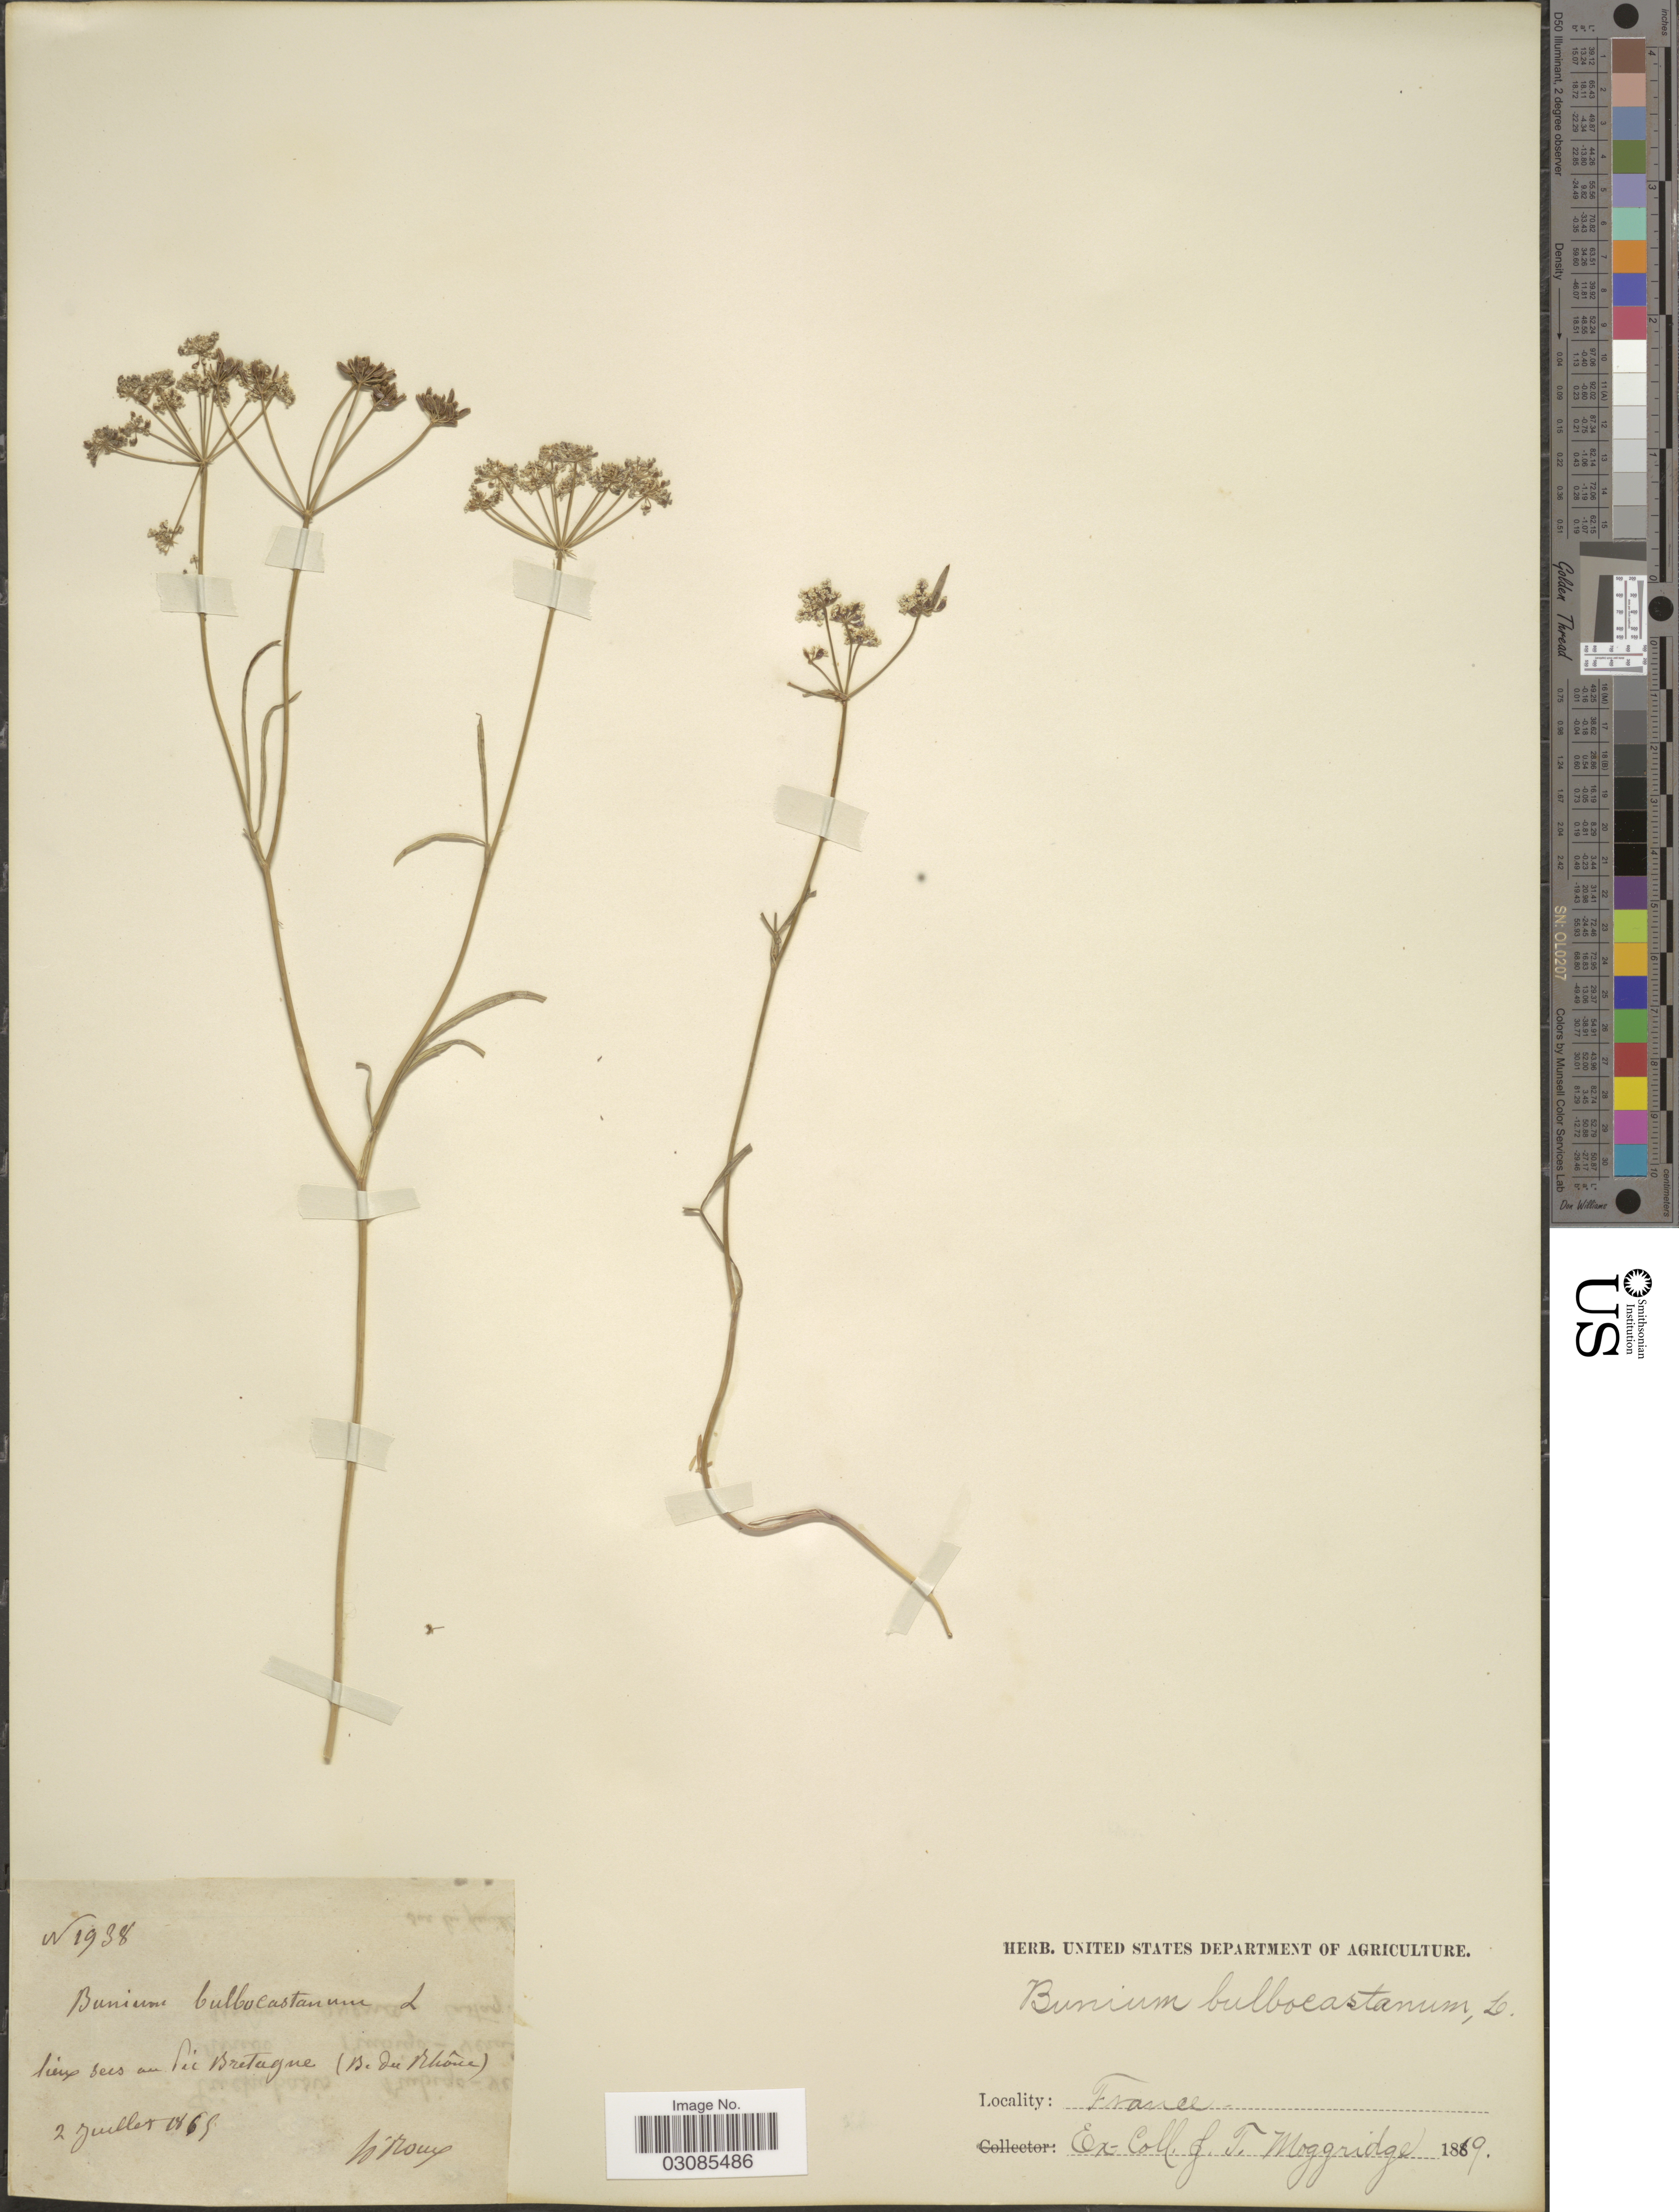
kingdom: Plantae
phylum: Tracheophyta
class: Magnoliopsida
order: Apiales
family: Apiaceae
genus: Bunium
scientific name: Bunium bulbocastanum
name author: L.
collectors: Roux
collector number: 1938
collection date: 1869-07-02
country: France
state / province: Provence-Alpes-Côte d'Azur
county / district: Bouches-du-Rhône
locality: Pic Bertagne (B. du Rhône).